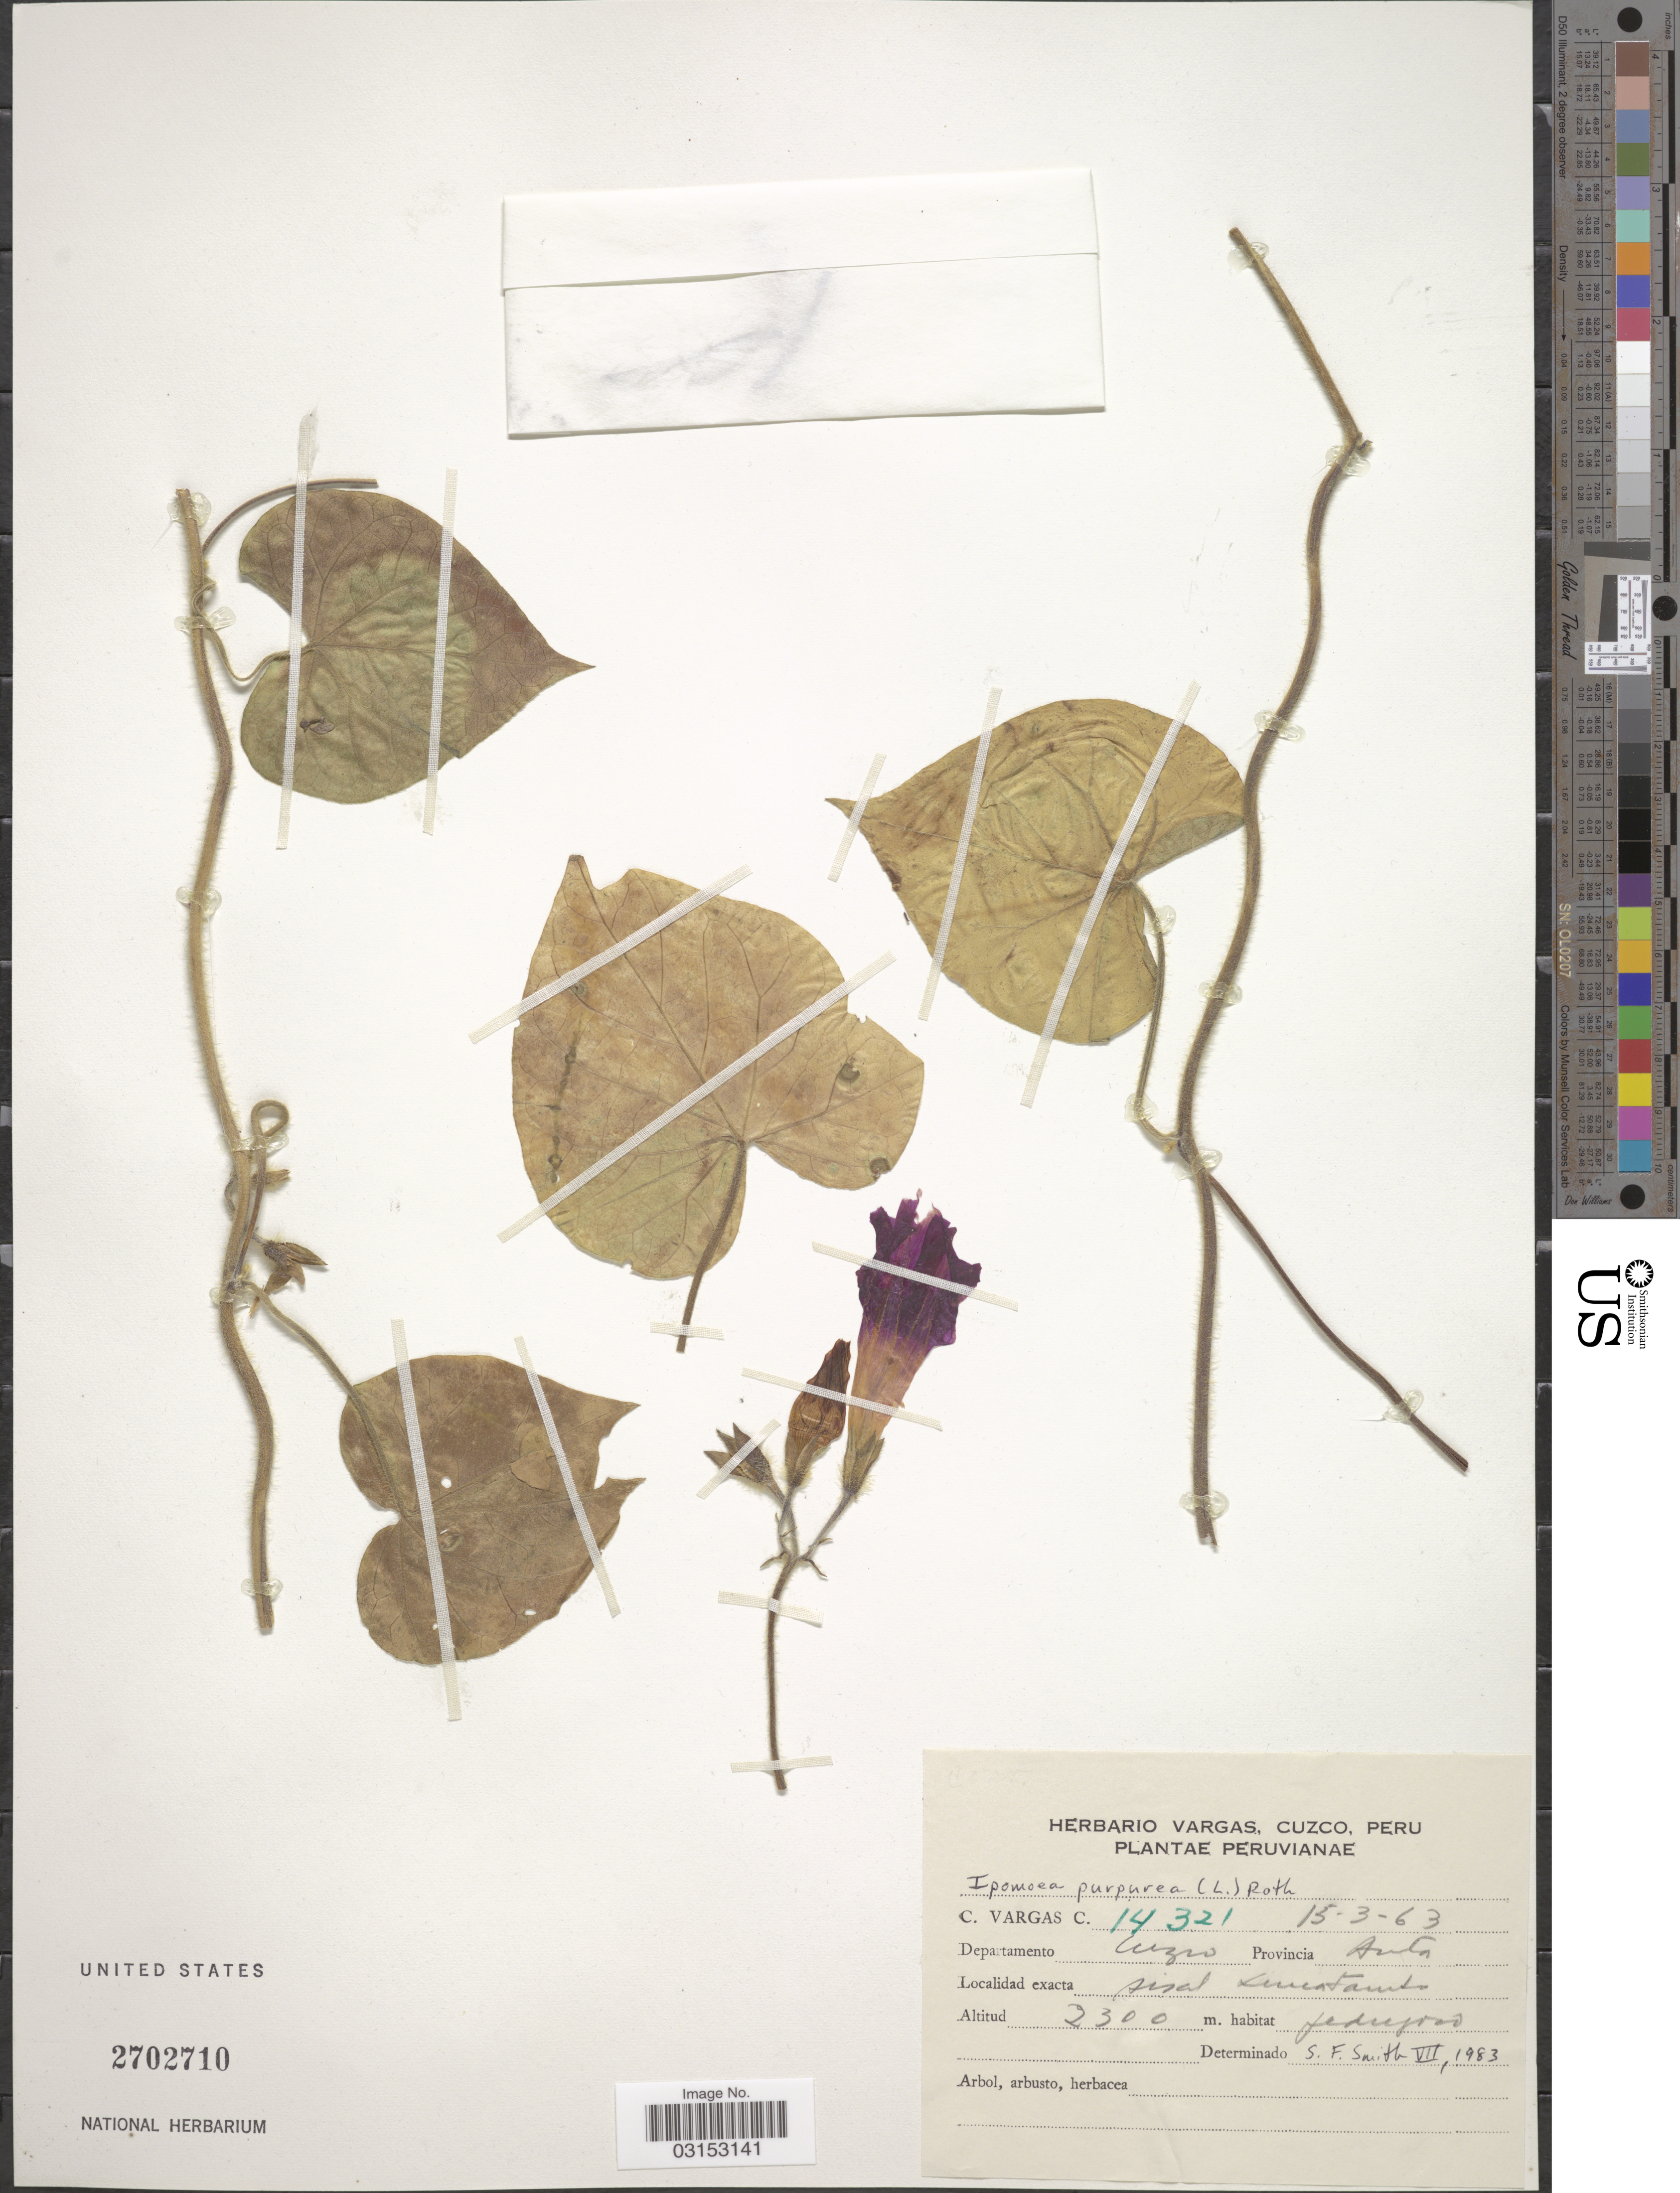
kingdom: Plantae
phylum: Tracheophyta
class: Magnoliopsida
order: Solanales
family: Convolvulaceae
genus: Ipomoea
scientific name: Ipomoea purpurea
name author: (L.) Roth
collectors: C. Vargas Calderón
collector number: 14321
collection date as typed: Transcribed d/m/y: 15/3/63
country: Peru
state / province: Cusco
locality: Departamento Cuzco, Provincia Anta, sisal Limatambo.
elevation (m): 2300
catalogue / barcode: US 2702710